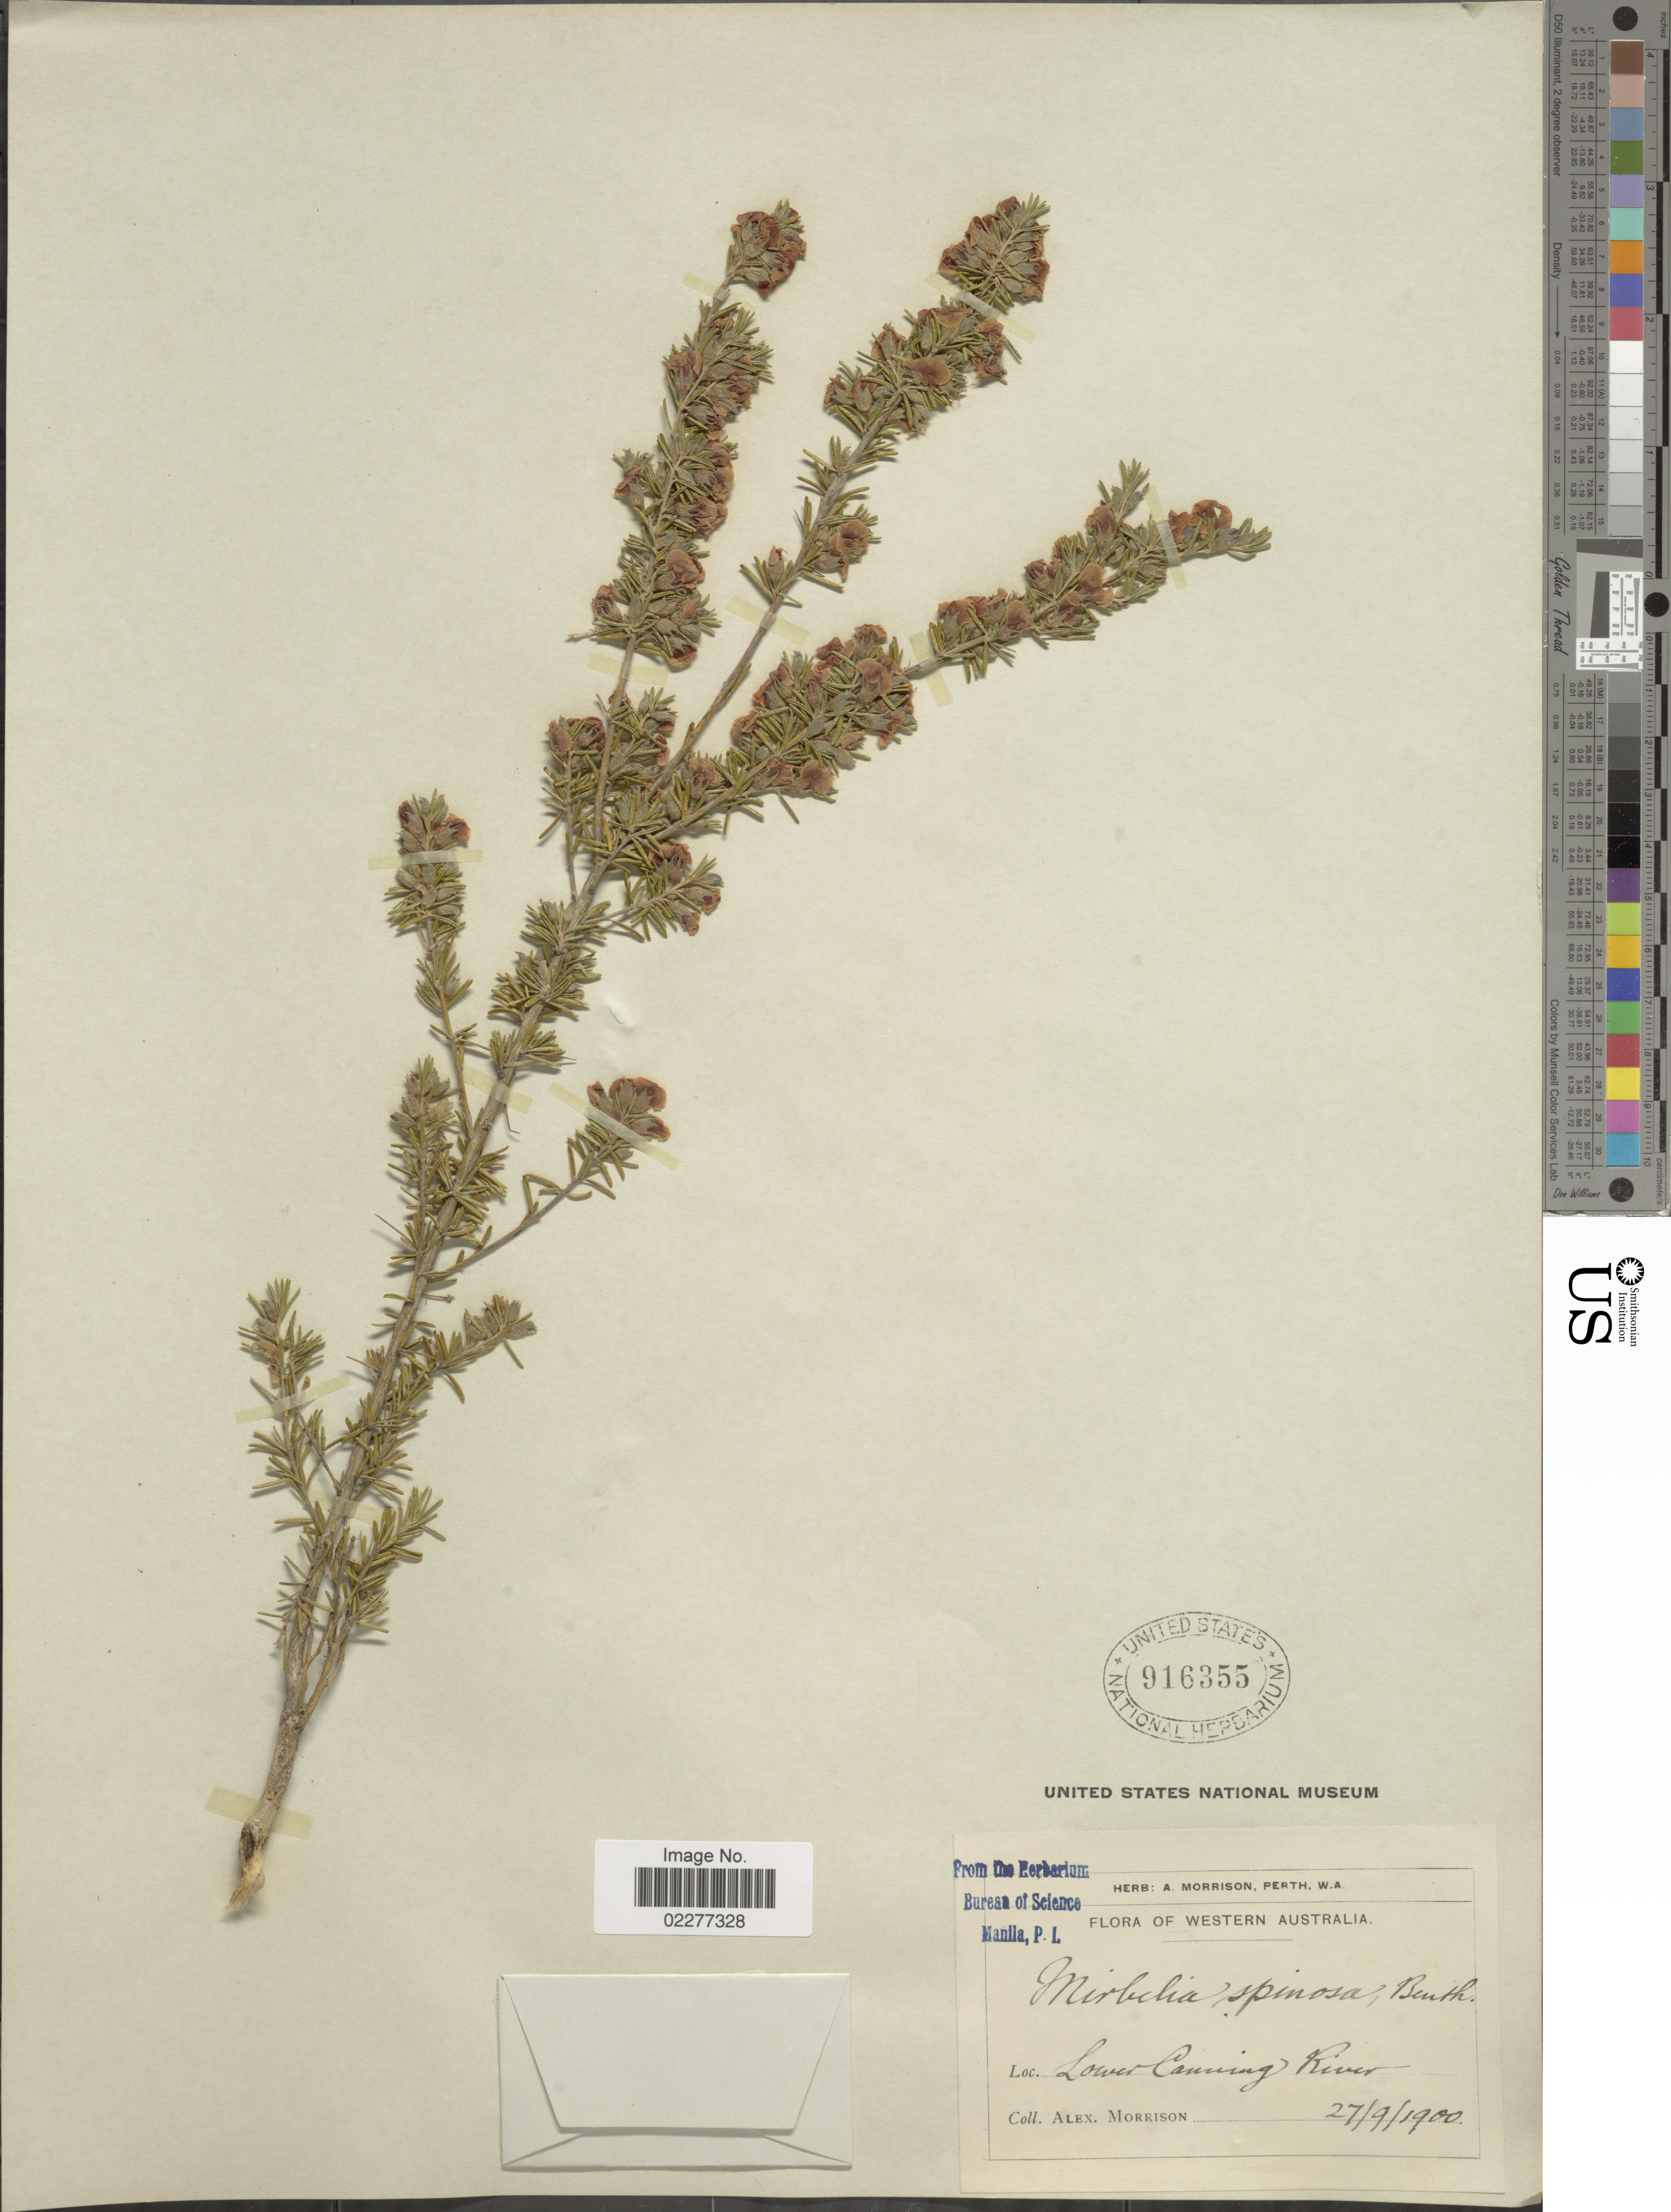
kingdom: Plantae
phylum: Tracheophyta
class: Magnoliopsida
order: Fabales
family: Fabaceae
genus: Mirbelia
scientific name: Mirbelia spinosa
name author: (Benth.) Benth.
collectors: A. Morrison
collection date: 1900-09-27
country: Australia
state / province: Western Australia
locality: Lower Canning River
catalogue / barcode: US 916355